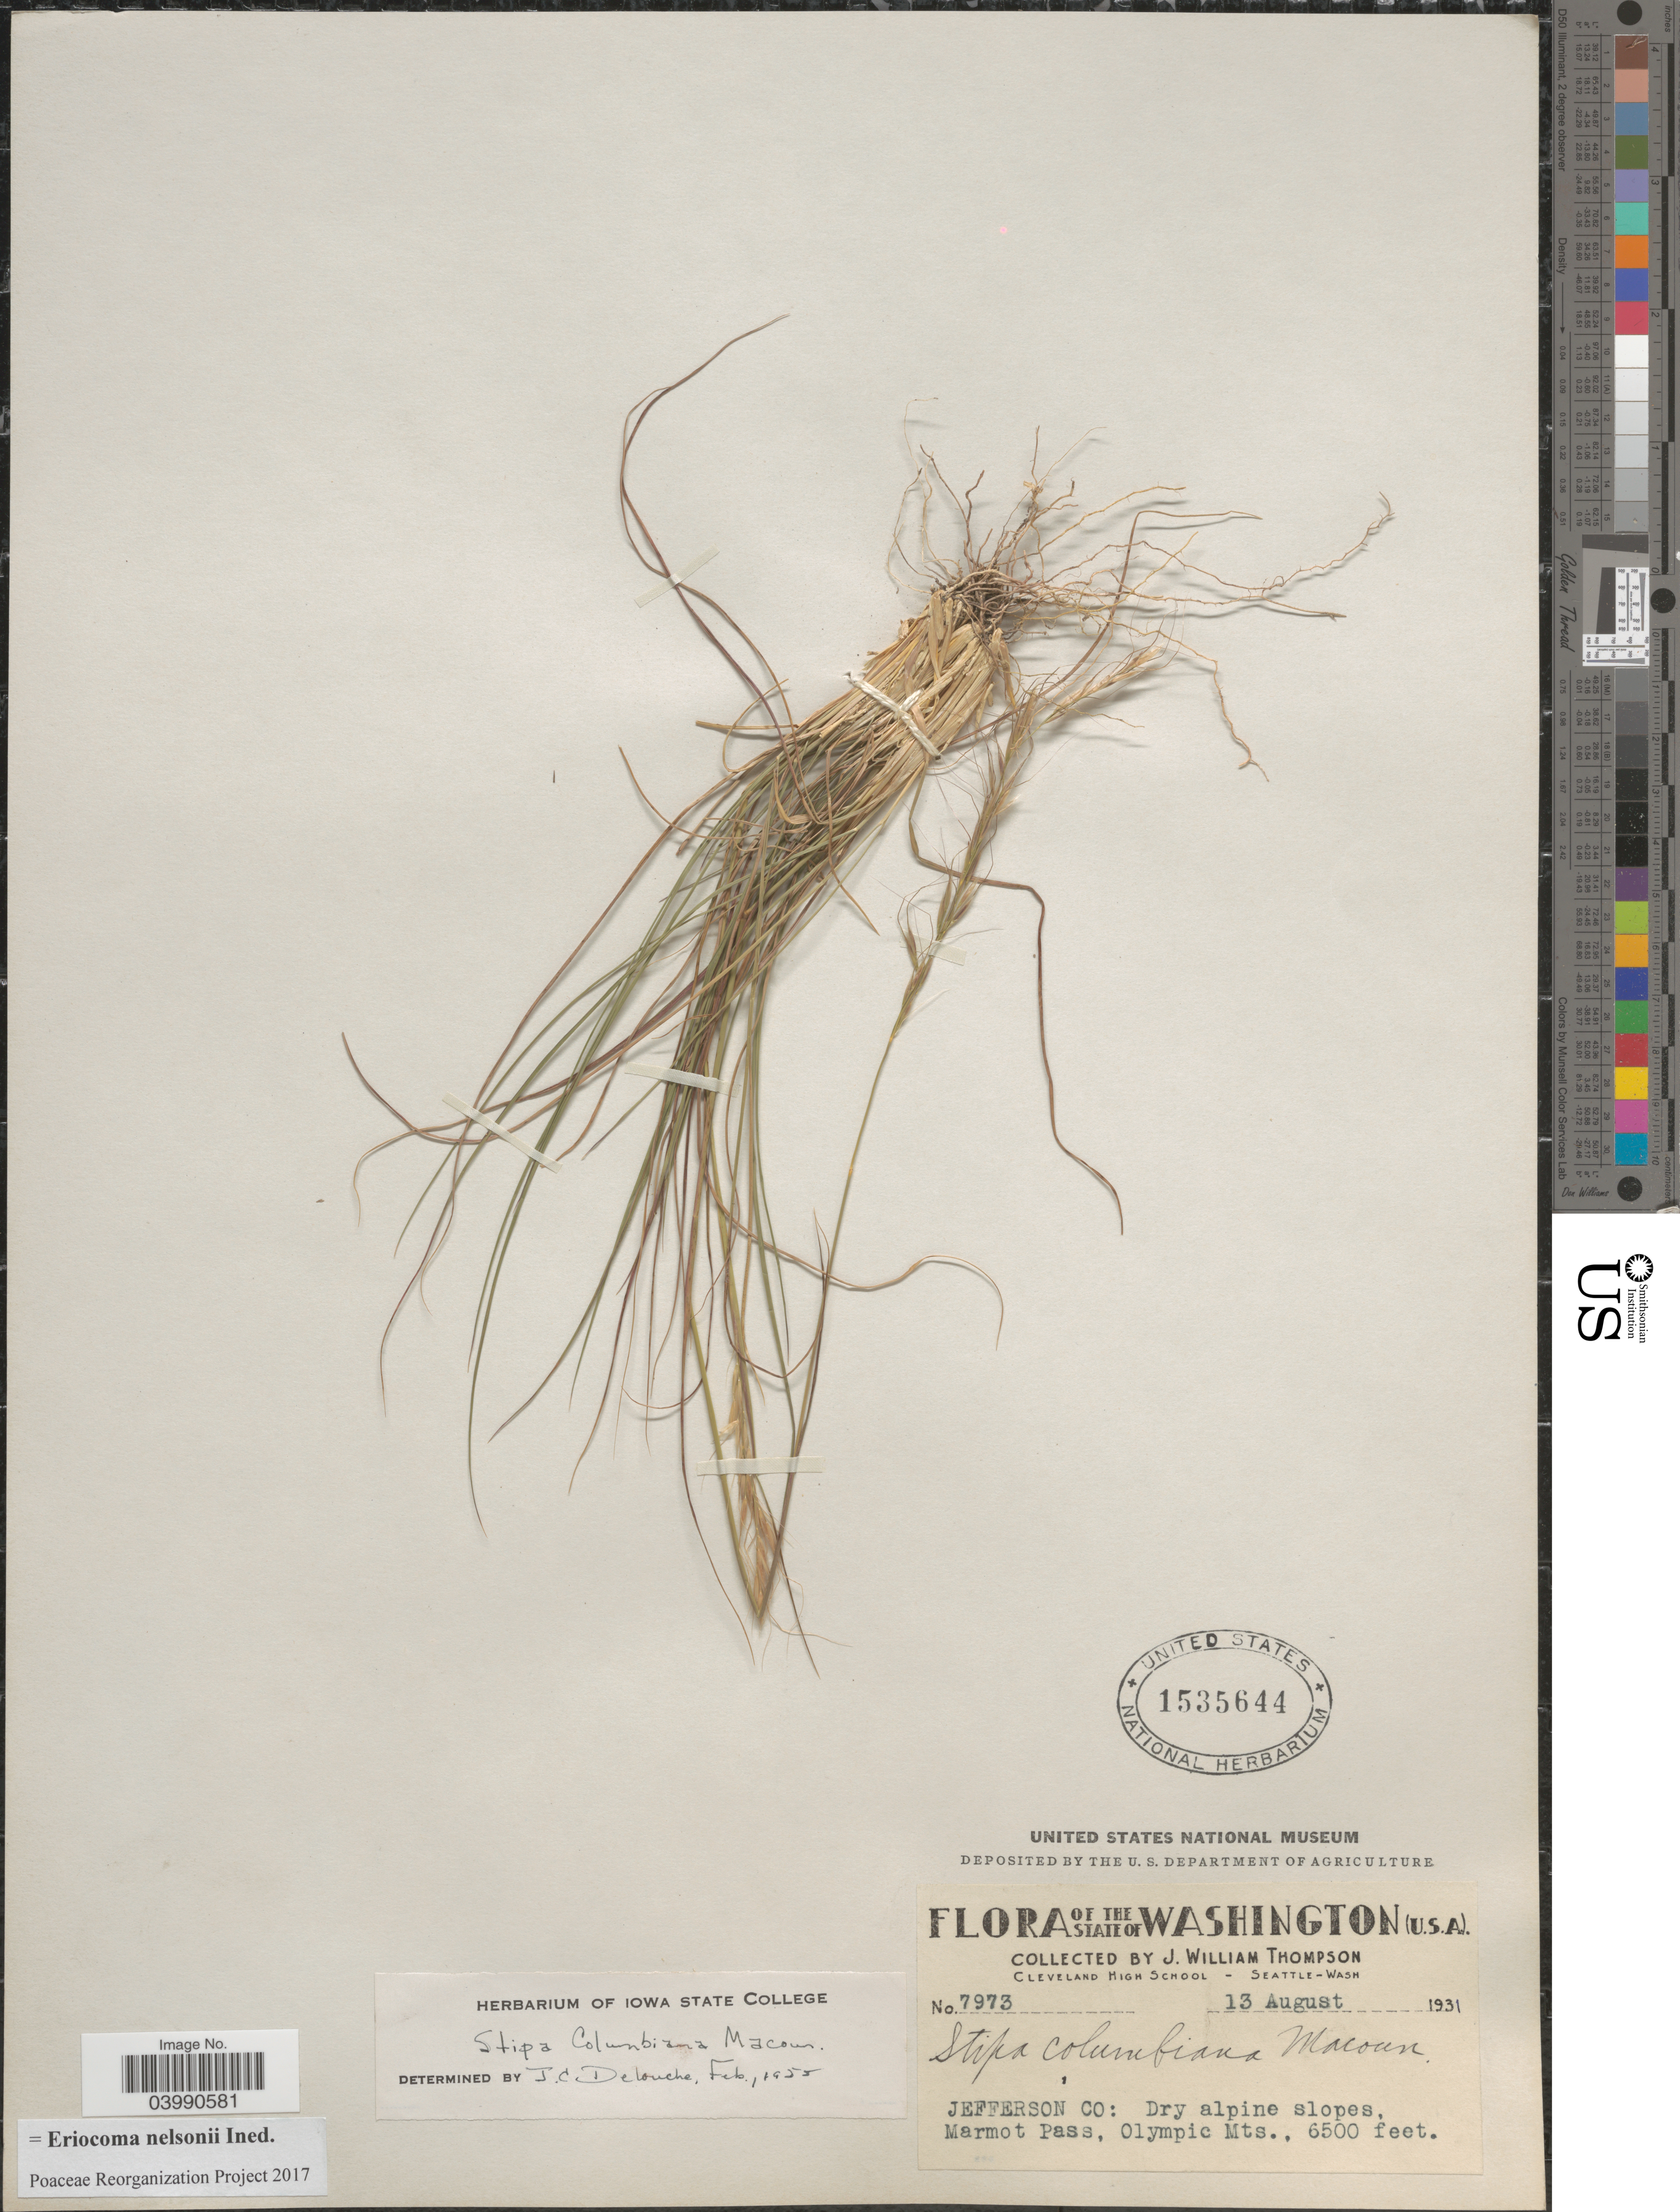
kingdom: Plantae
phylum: Tracheophyta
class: Liliopsida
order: Poales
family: Poaceae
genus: Eriocoma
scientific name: Eriocoma nelsonii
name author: (Scribn.) Romasch.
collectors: J. W. Thompson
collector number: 7973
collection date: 1931-08-13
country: United States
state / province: Washington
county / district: Jefferson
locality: Jefferson Co: Dry alpine slopes, Marmot Pass, Olympic Mts.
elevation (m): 1981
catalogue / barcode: US 1535644